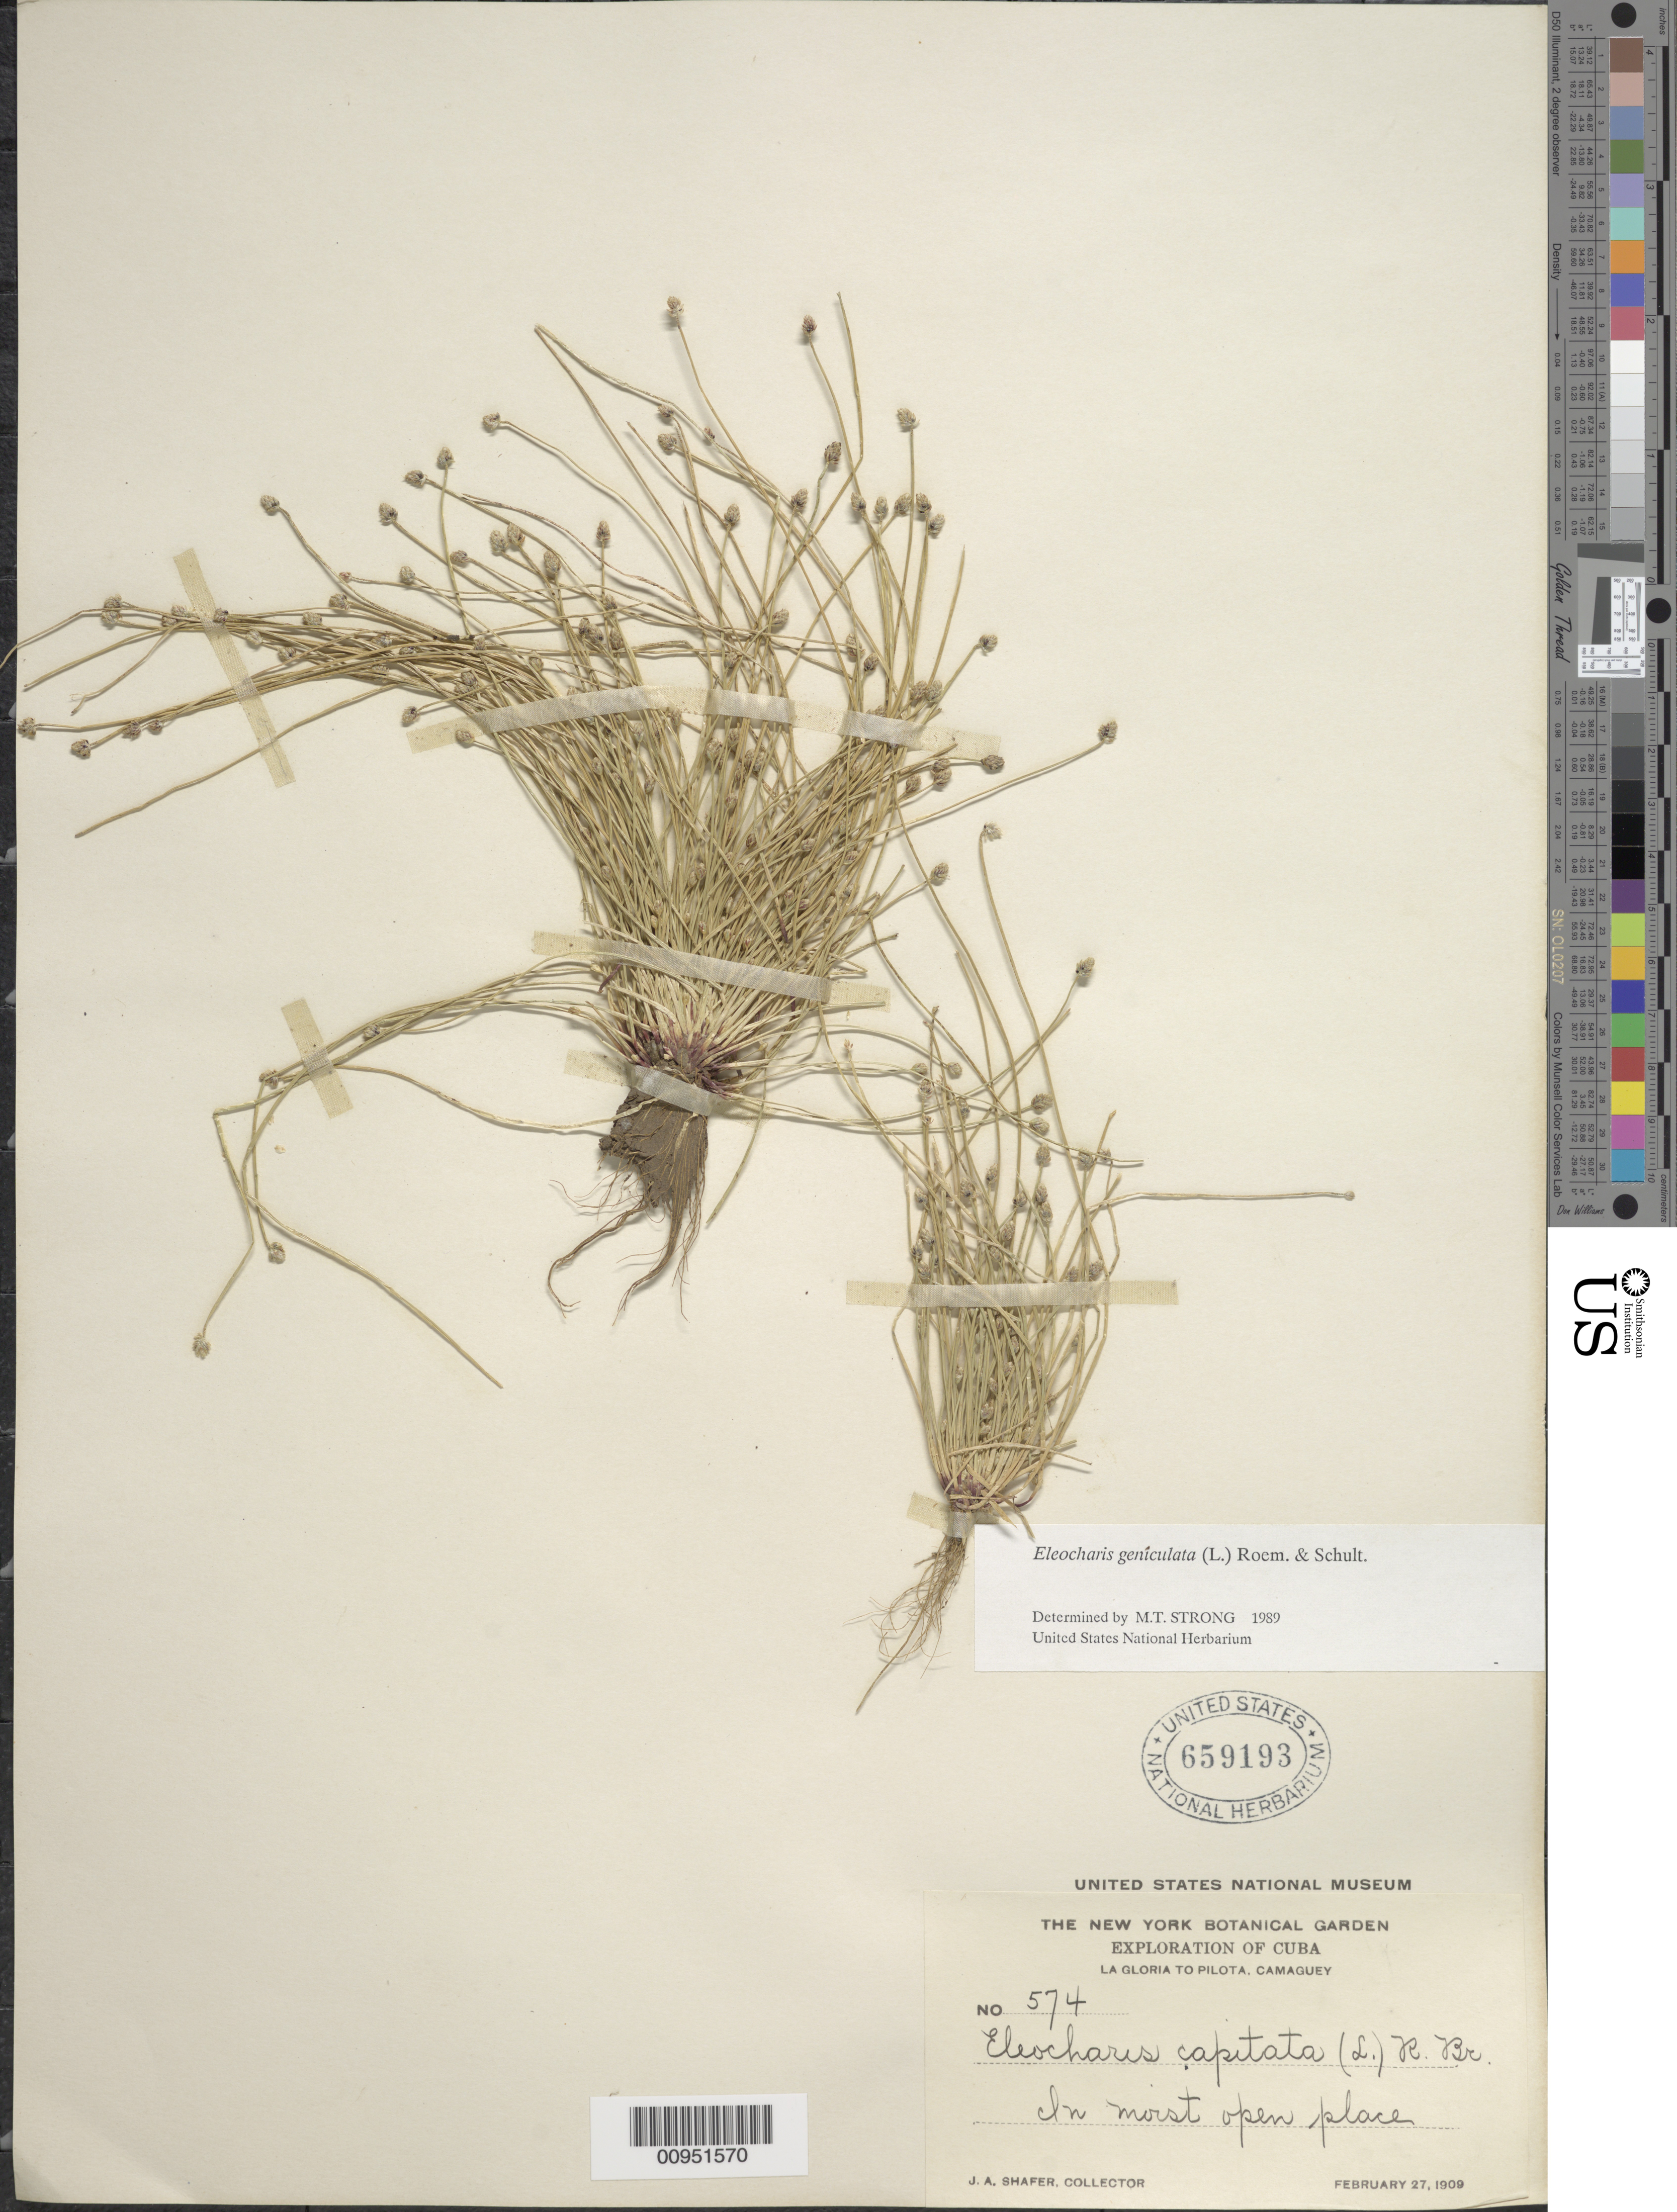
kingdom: Plantae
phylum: Tracheophyta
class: Liliopsida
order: Poales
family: Cyperaceae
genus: Eleocharis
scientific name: Eleocharis geniculata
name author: (L.) Roem. & Schult.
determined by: Strong, M. T., (US), Smithsonian Institution - National Museum of Natural History (UNITED STATES)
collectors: J. A. Shafer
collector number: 574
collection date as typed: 27 Feb 1909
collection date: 1909-02-27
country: Cuba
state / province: Camagüey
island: Cuba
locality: La Gloria to Pilota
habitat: In wet open place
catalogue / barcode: US 659193